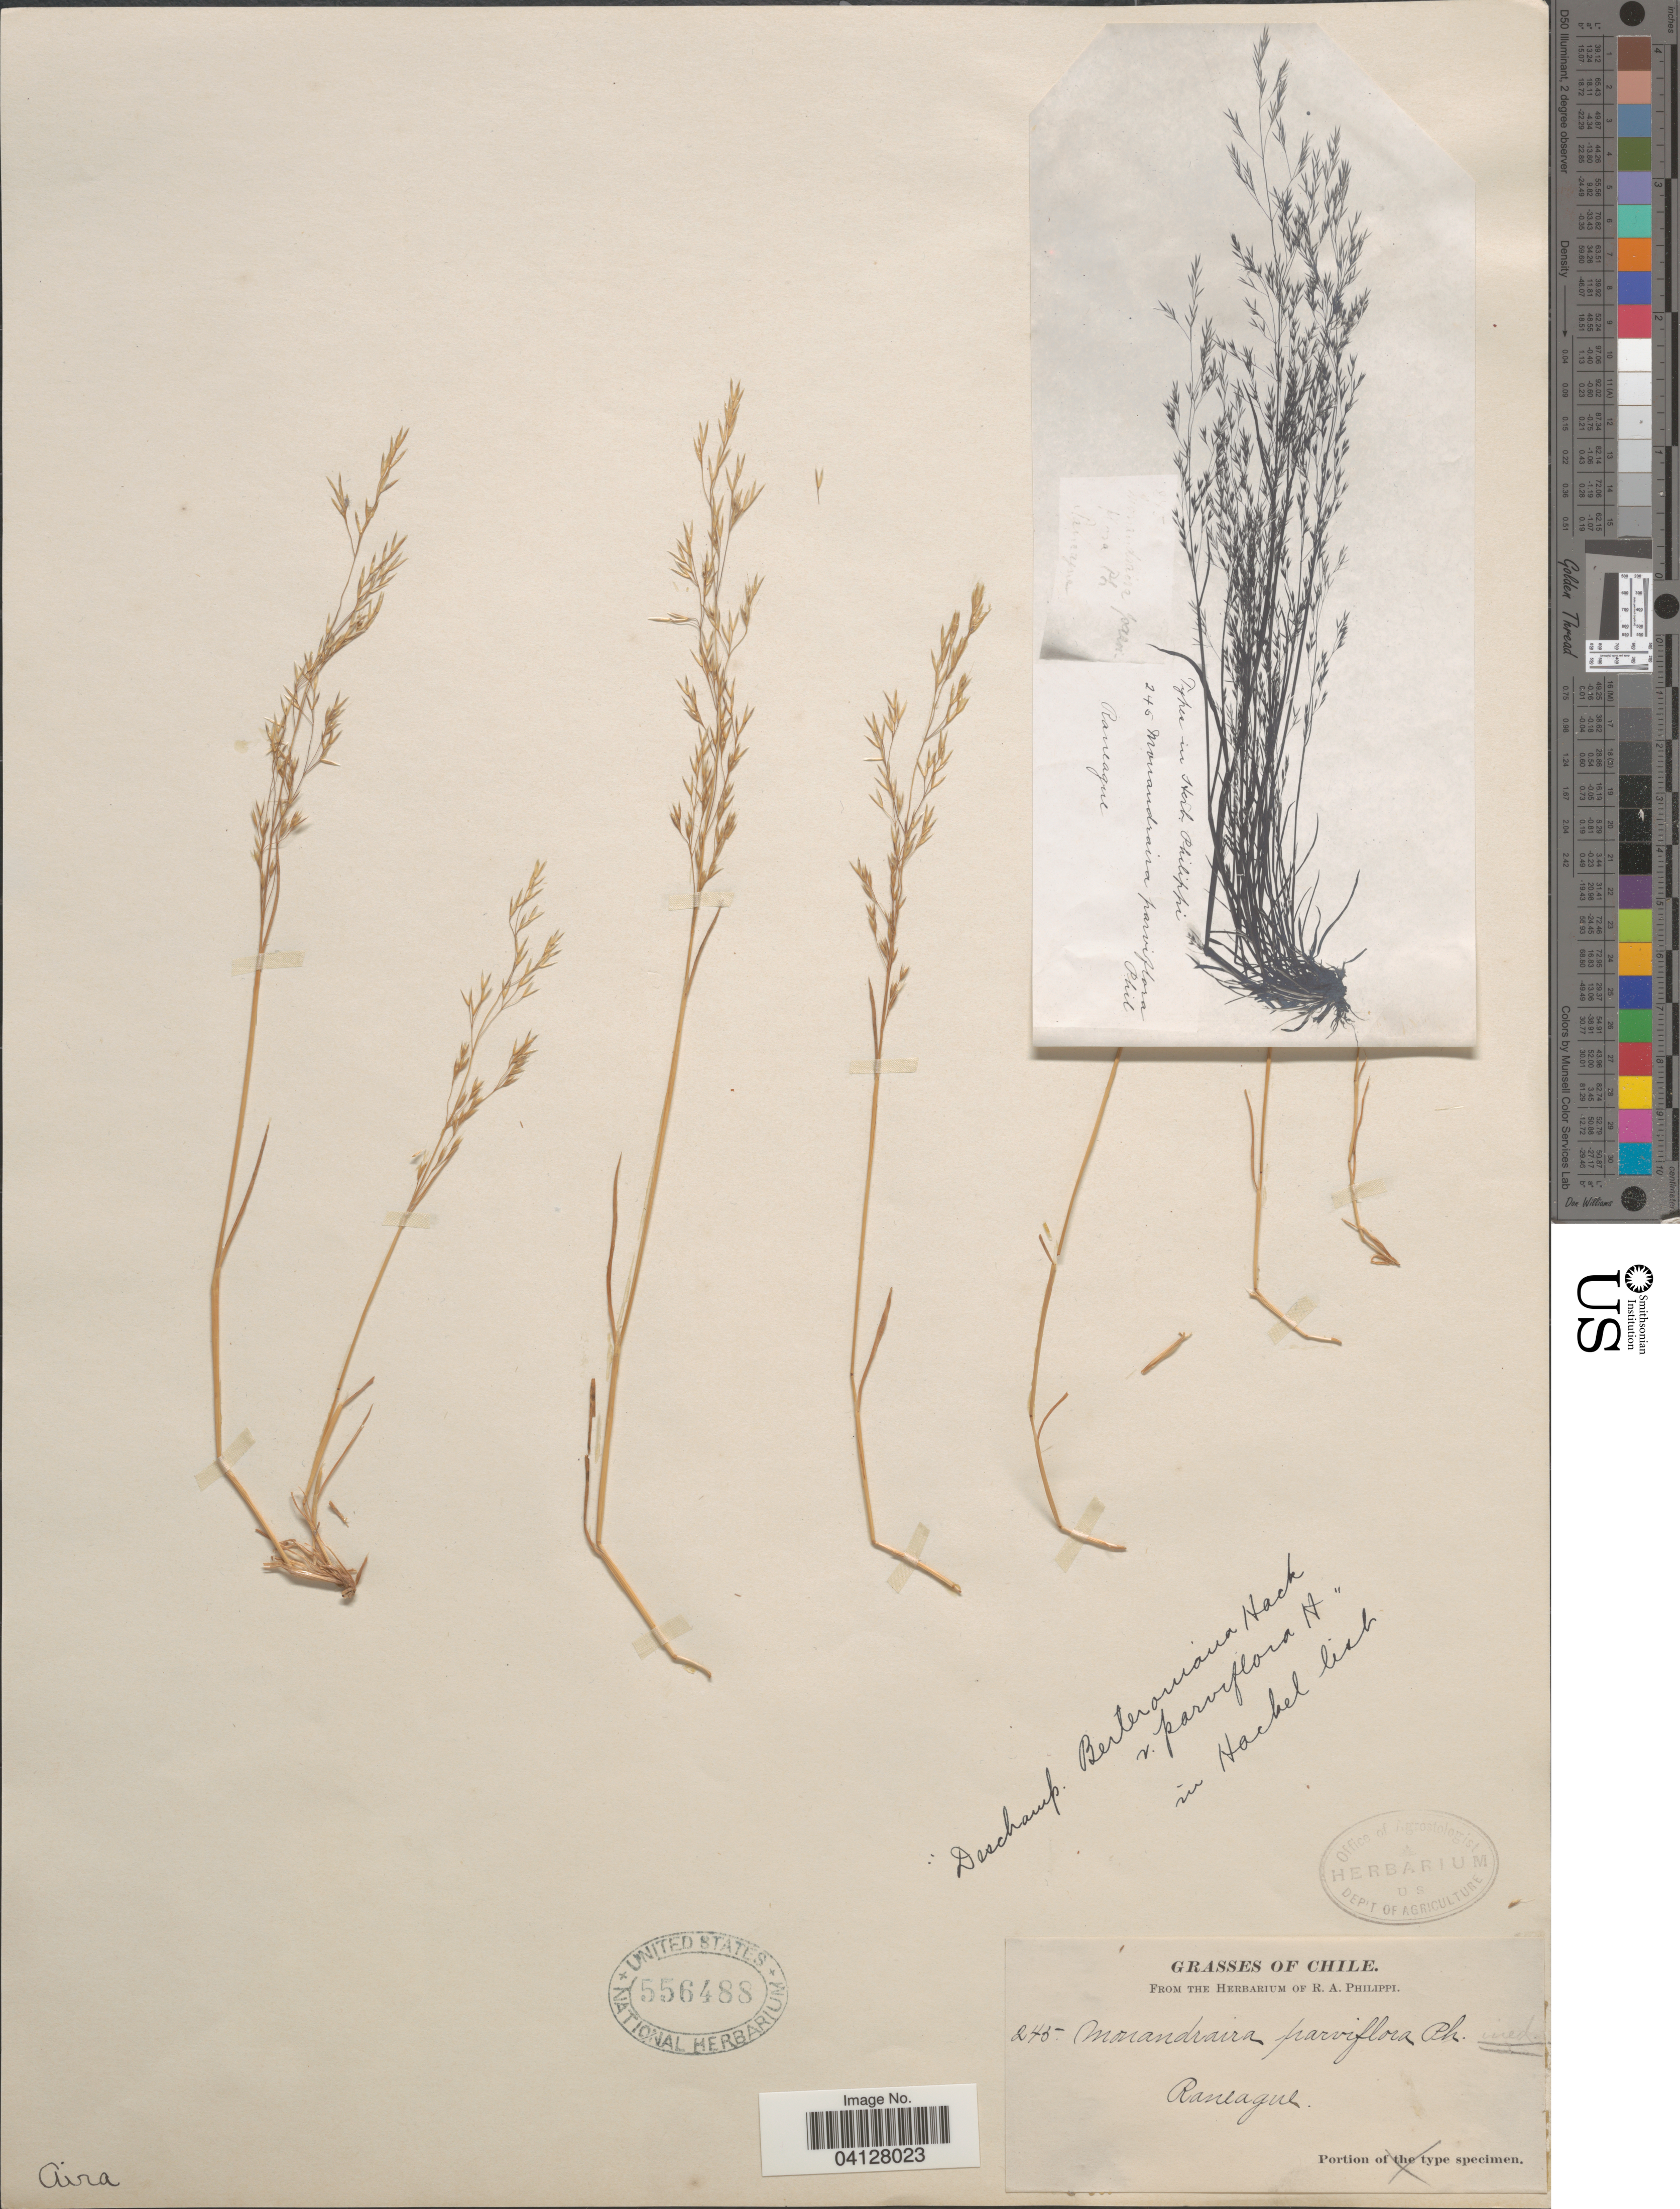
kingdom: Plantae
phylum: Tracheophyta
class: Liliopsida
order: Poales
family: Poaceae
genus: Monandraira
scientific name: Monandraira parviflora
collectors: ex. herb. R.A. Philippi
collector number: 245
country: Chile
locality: Raneague.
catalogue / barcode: US 556488